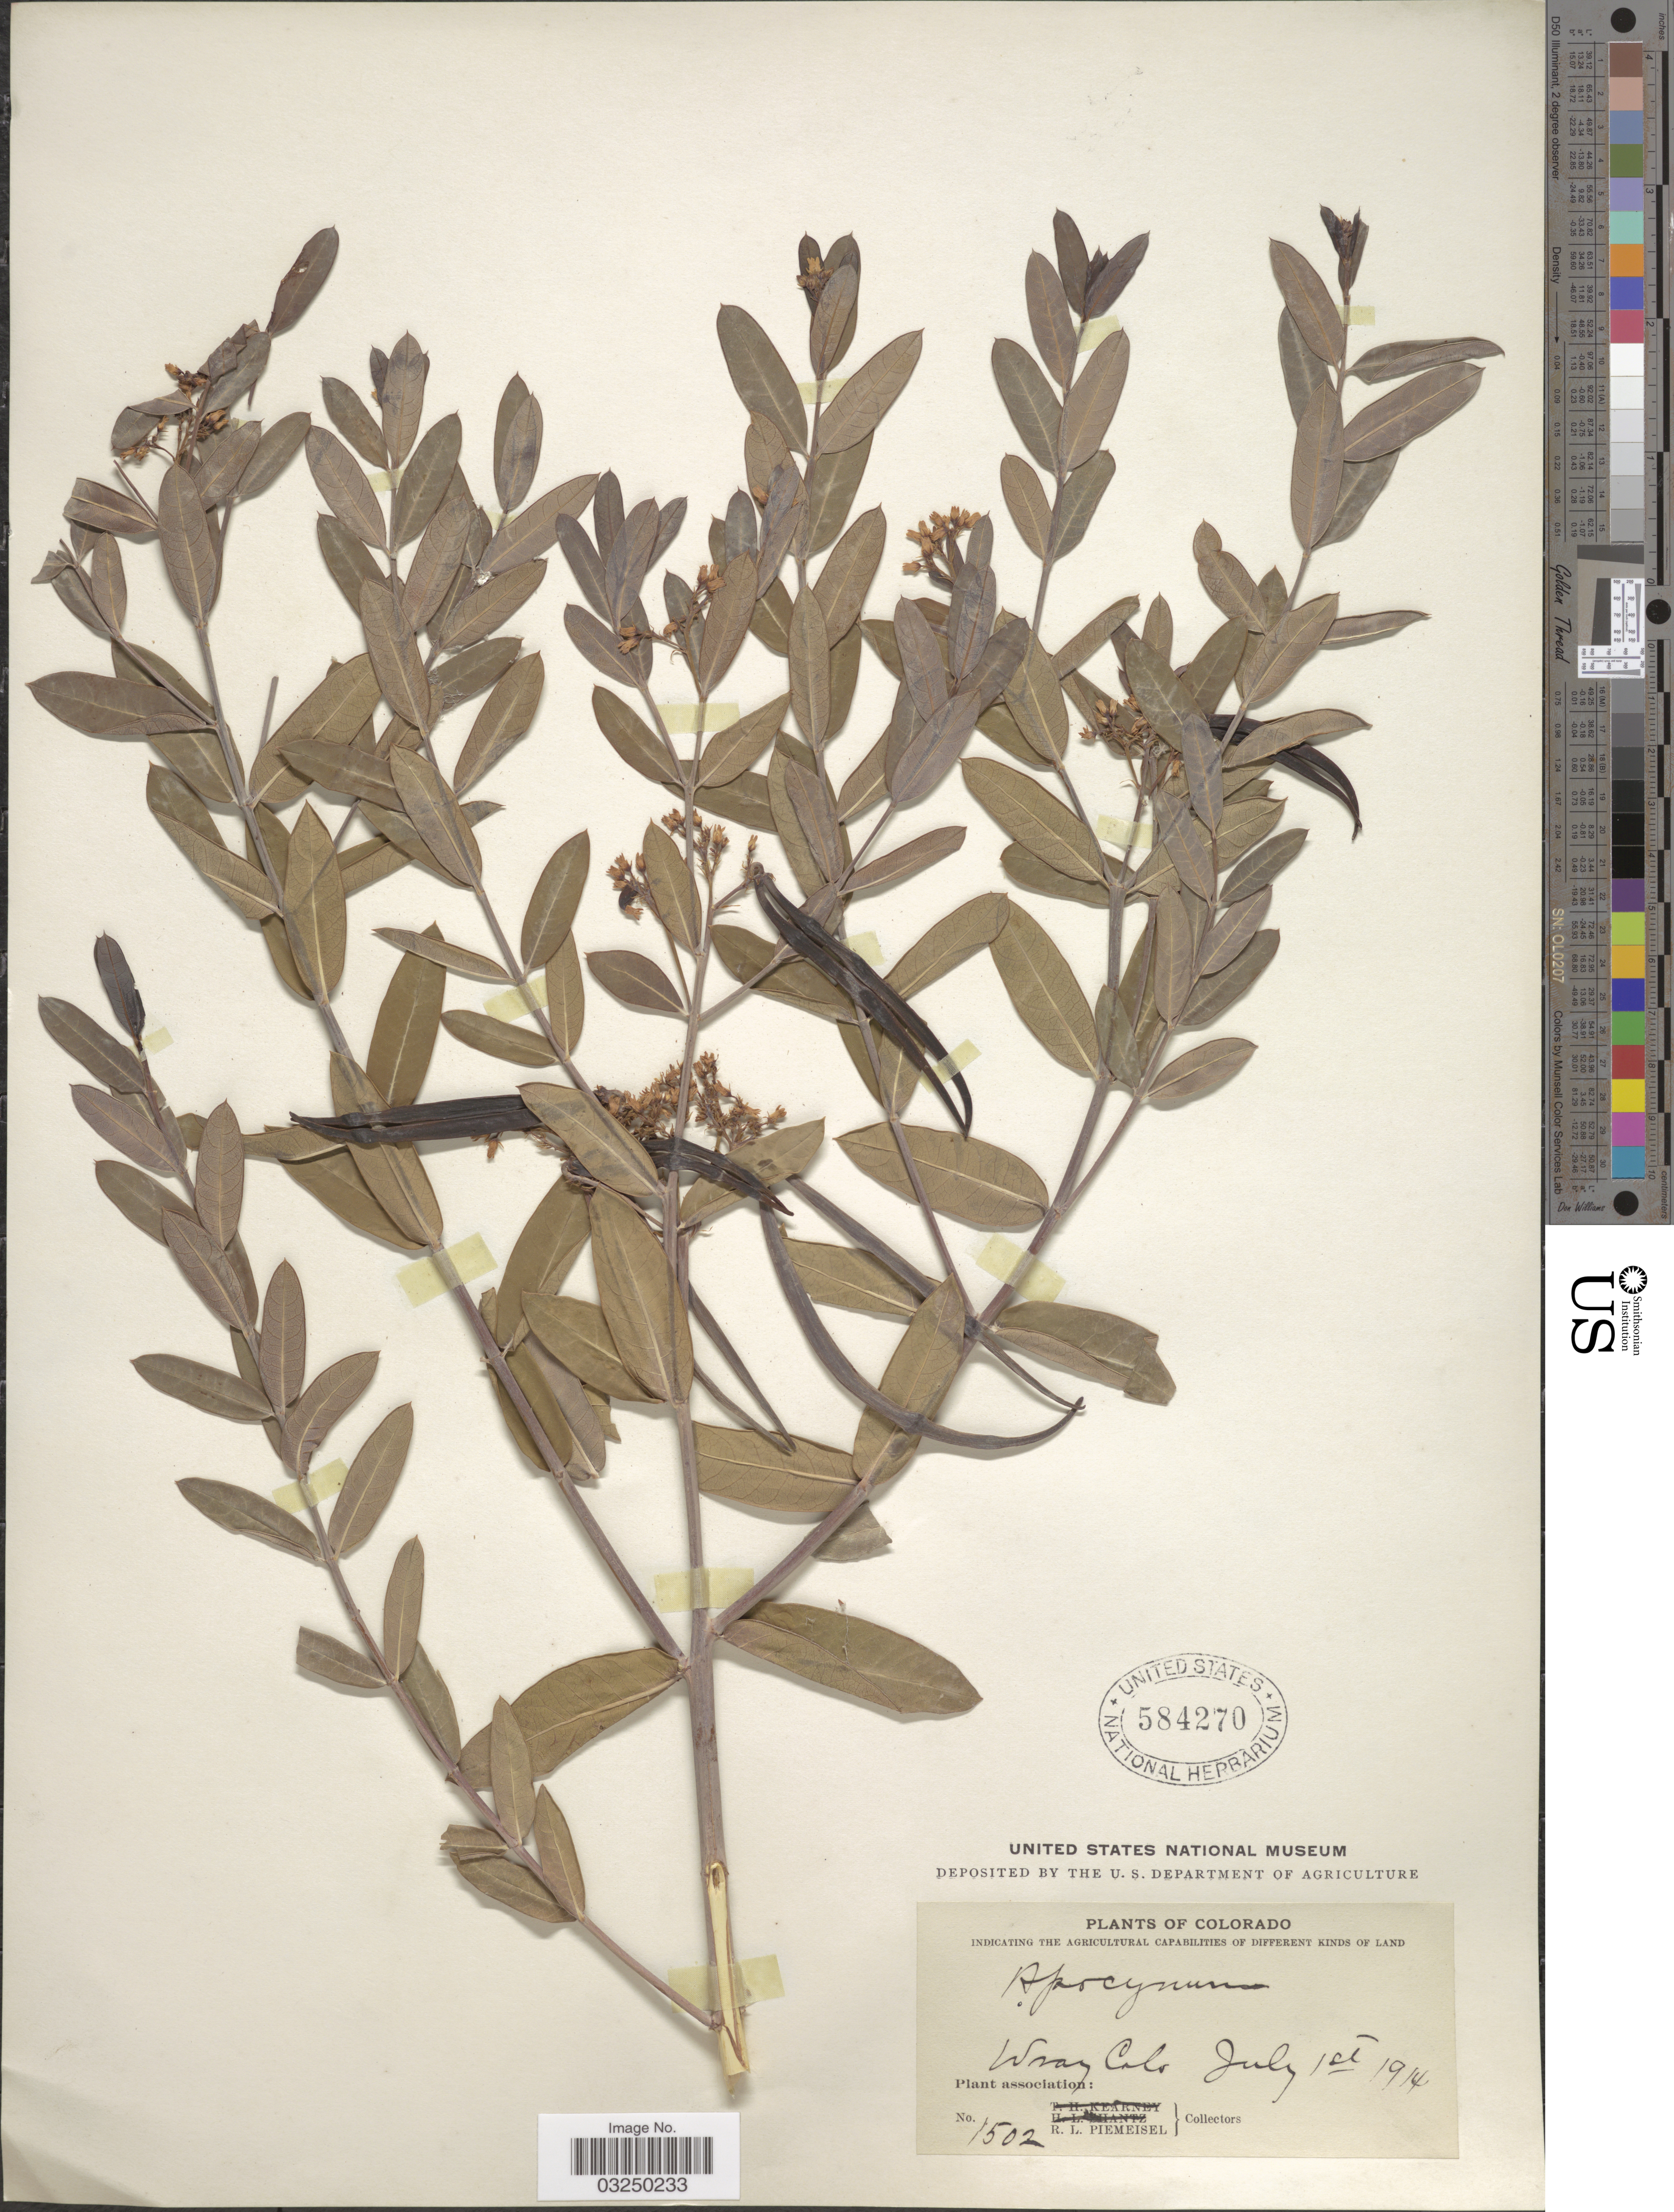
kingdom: Plantae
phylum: Tracheophyta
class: Magnoliopsida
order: Gentianales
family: Apocynaceae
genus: Apocynum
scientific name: Apocynum sp.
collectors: R. L. Piemeisel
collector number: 1502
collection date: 1914-07-01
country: United States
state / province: Colorado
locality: Wray.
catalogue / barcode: US 584270